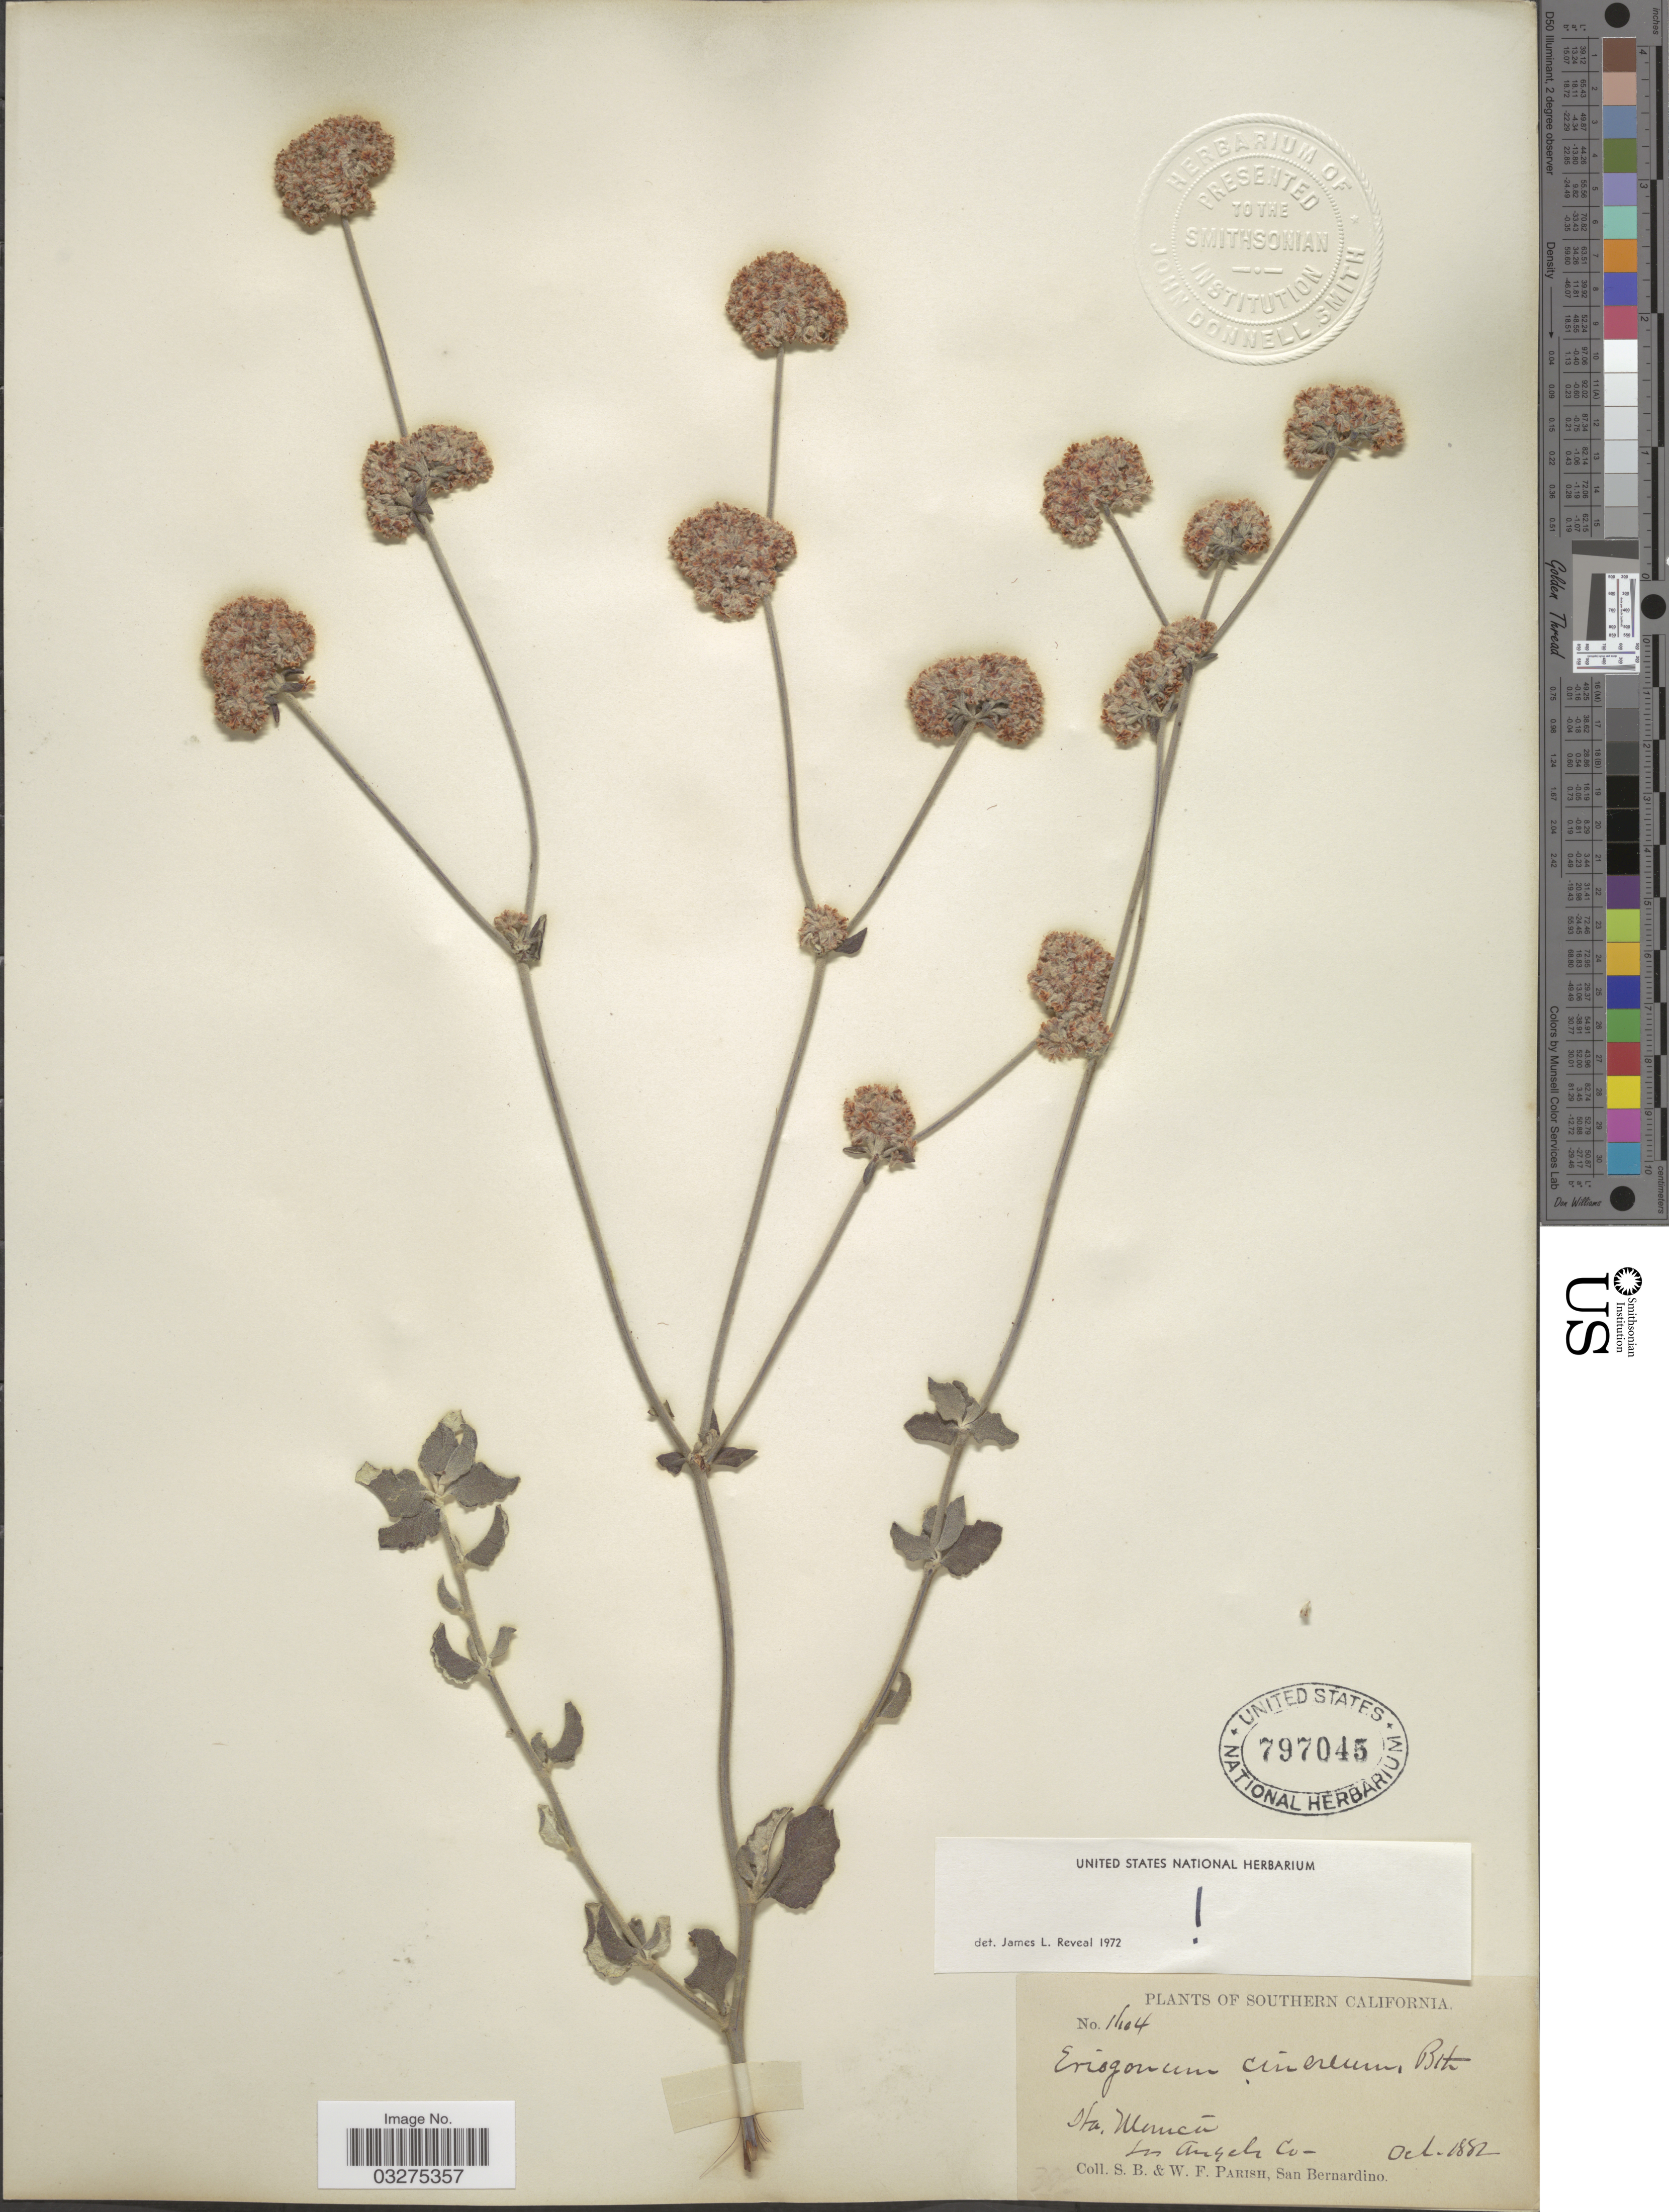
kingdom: Plantae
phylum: Tracheophyta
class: Magnoliopsida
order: Caryophyllales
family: Polygonaceae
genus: Eriogonum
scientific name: Eriogonum cinerum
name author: Benth.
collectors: S. B. Parish & W. F. Parish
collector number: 1604*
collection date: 1882-10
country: United States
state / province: California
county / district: Los Angeles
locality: Southern California. Sta. Monica. Los Angeles Co.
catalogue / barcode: US 797045